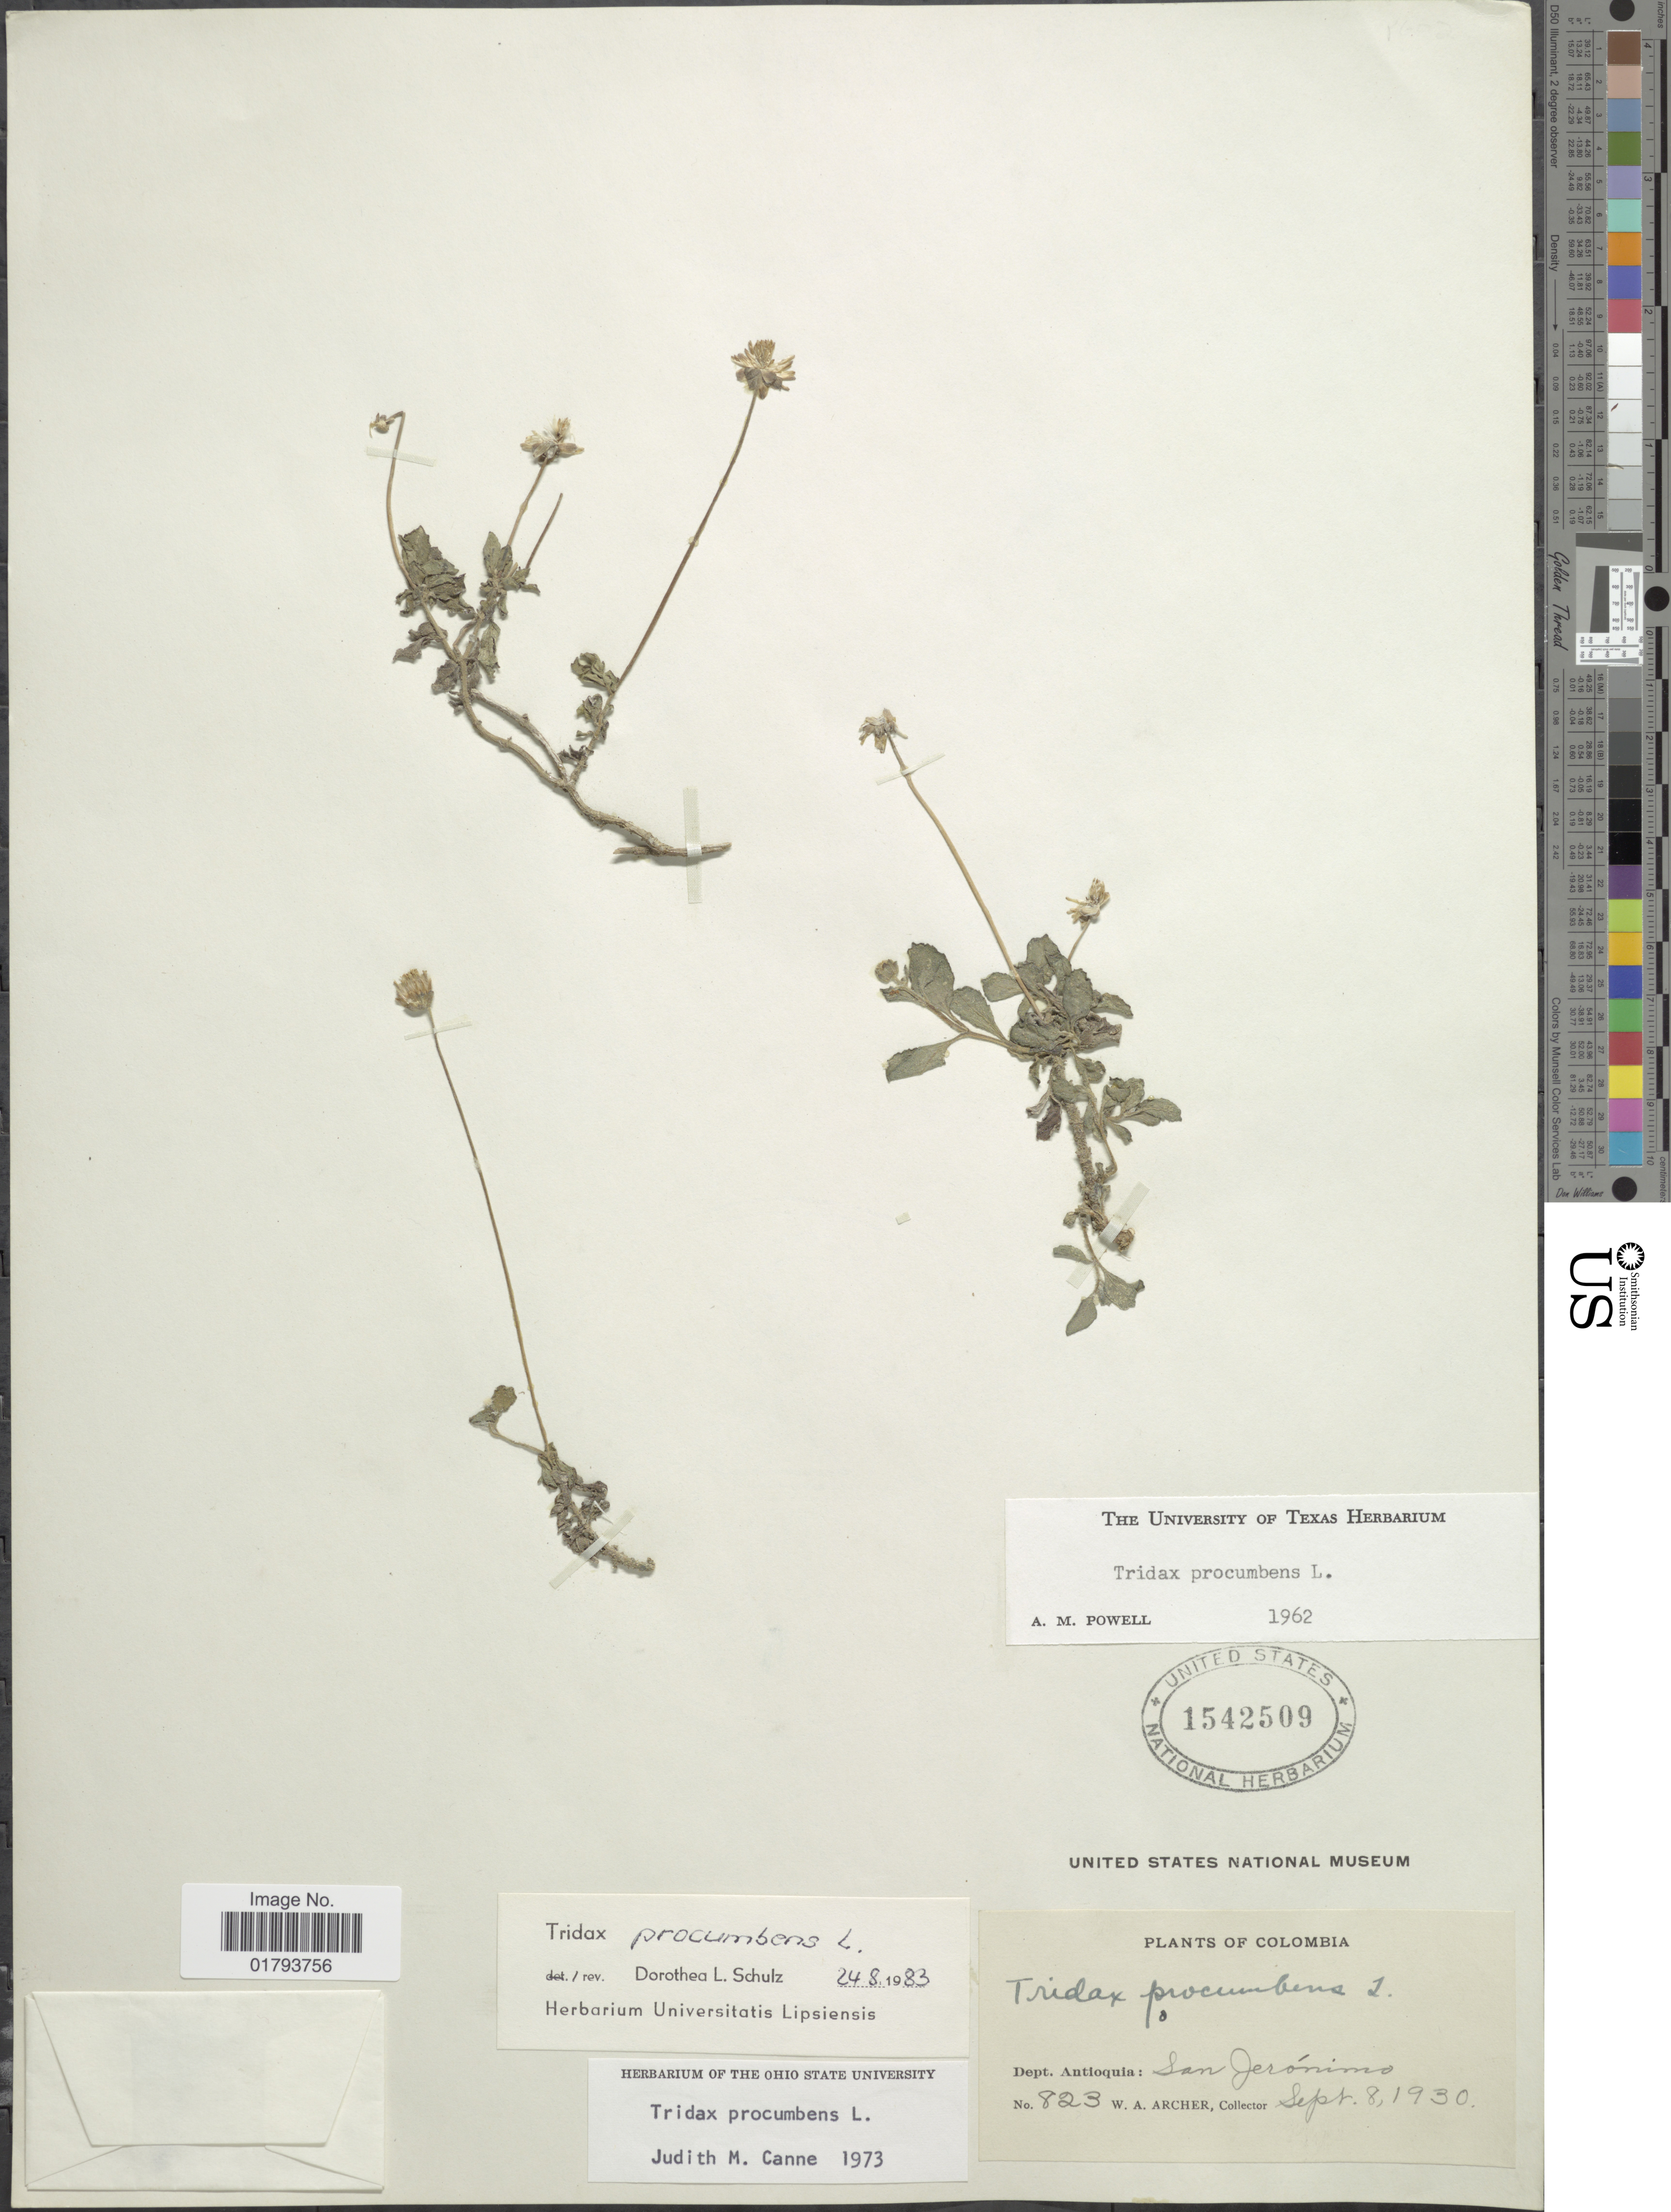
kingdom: Plantae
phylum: Tracheophyta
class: Magnoliopsida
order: Asterales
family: Asteraceae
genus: Tridax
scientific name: Tridax procumbens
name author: L.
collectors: W. A. Archer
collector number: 823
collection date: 1930-09-08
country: Colombia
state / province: Antioquia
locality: San Jerónimo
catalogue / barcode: US 1542509